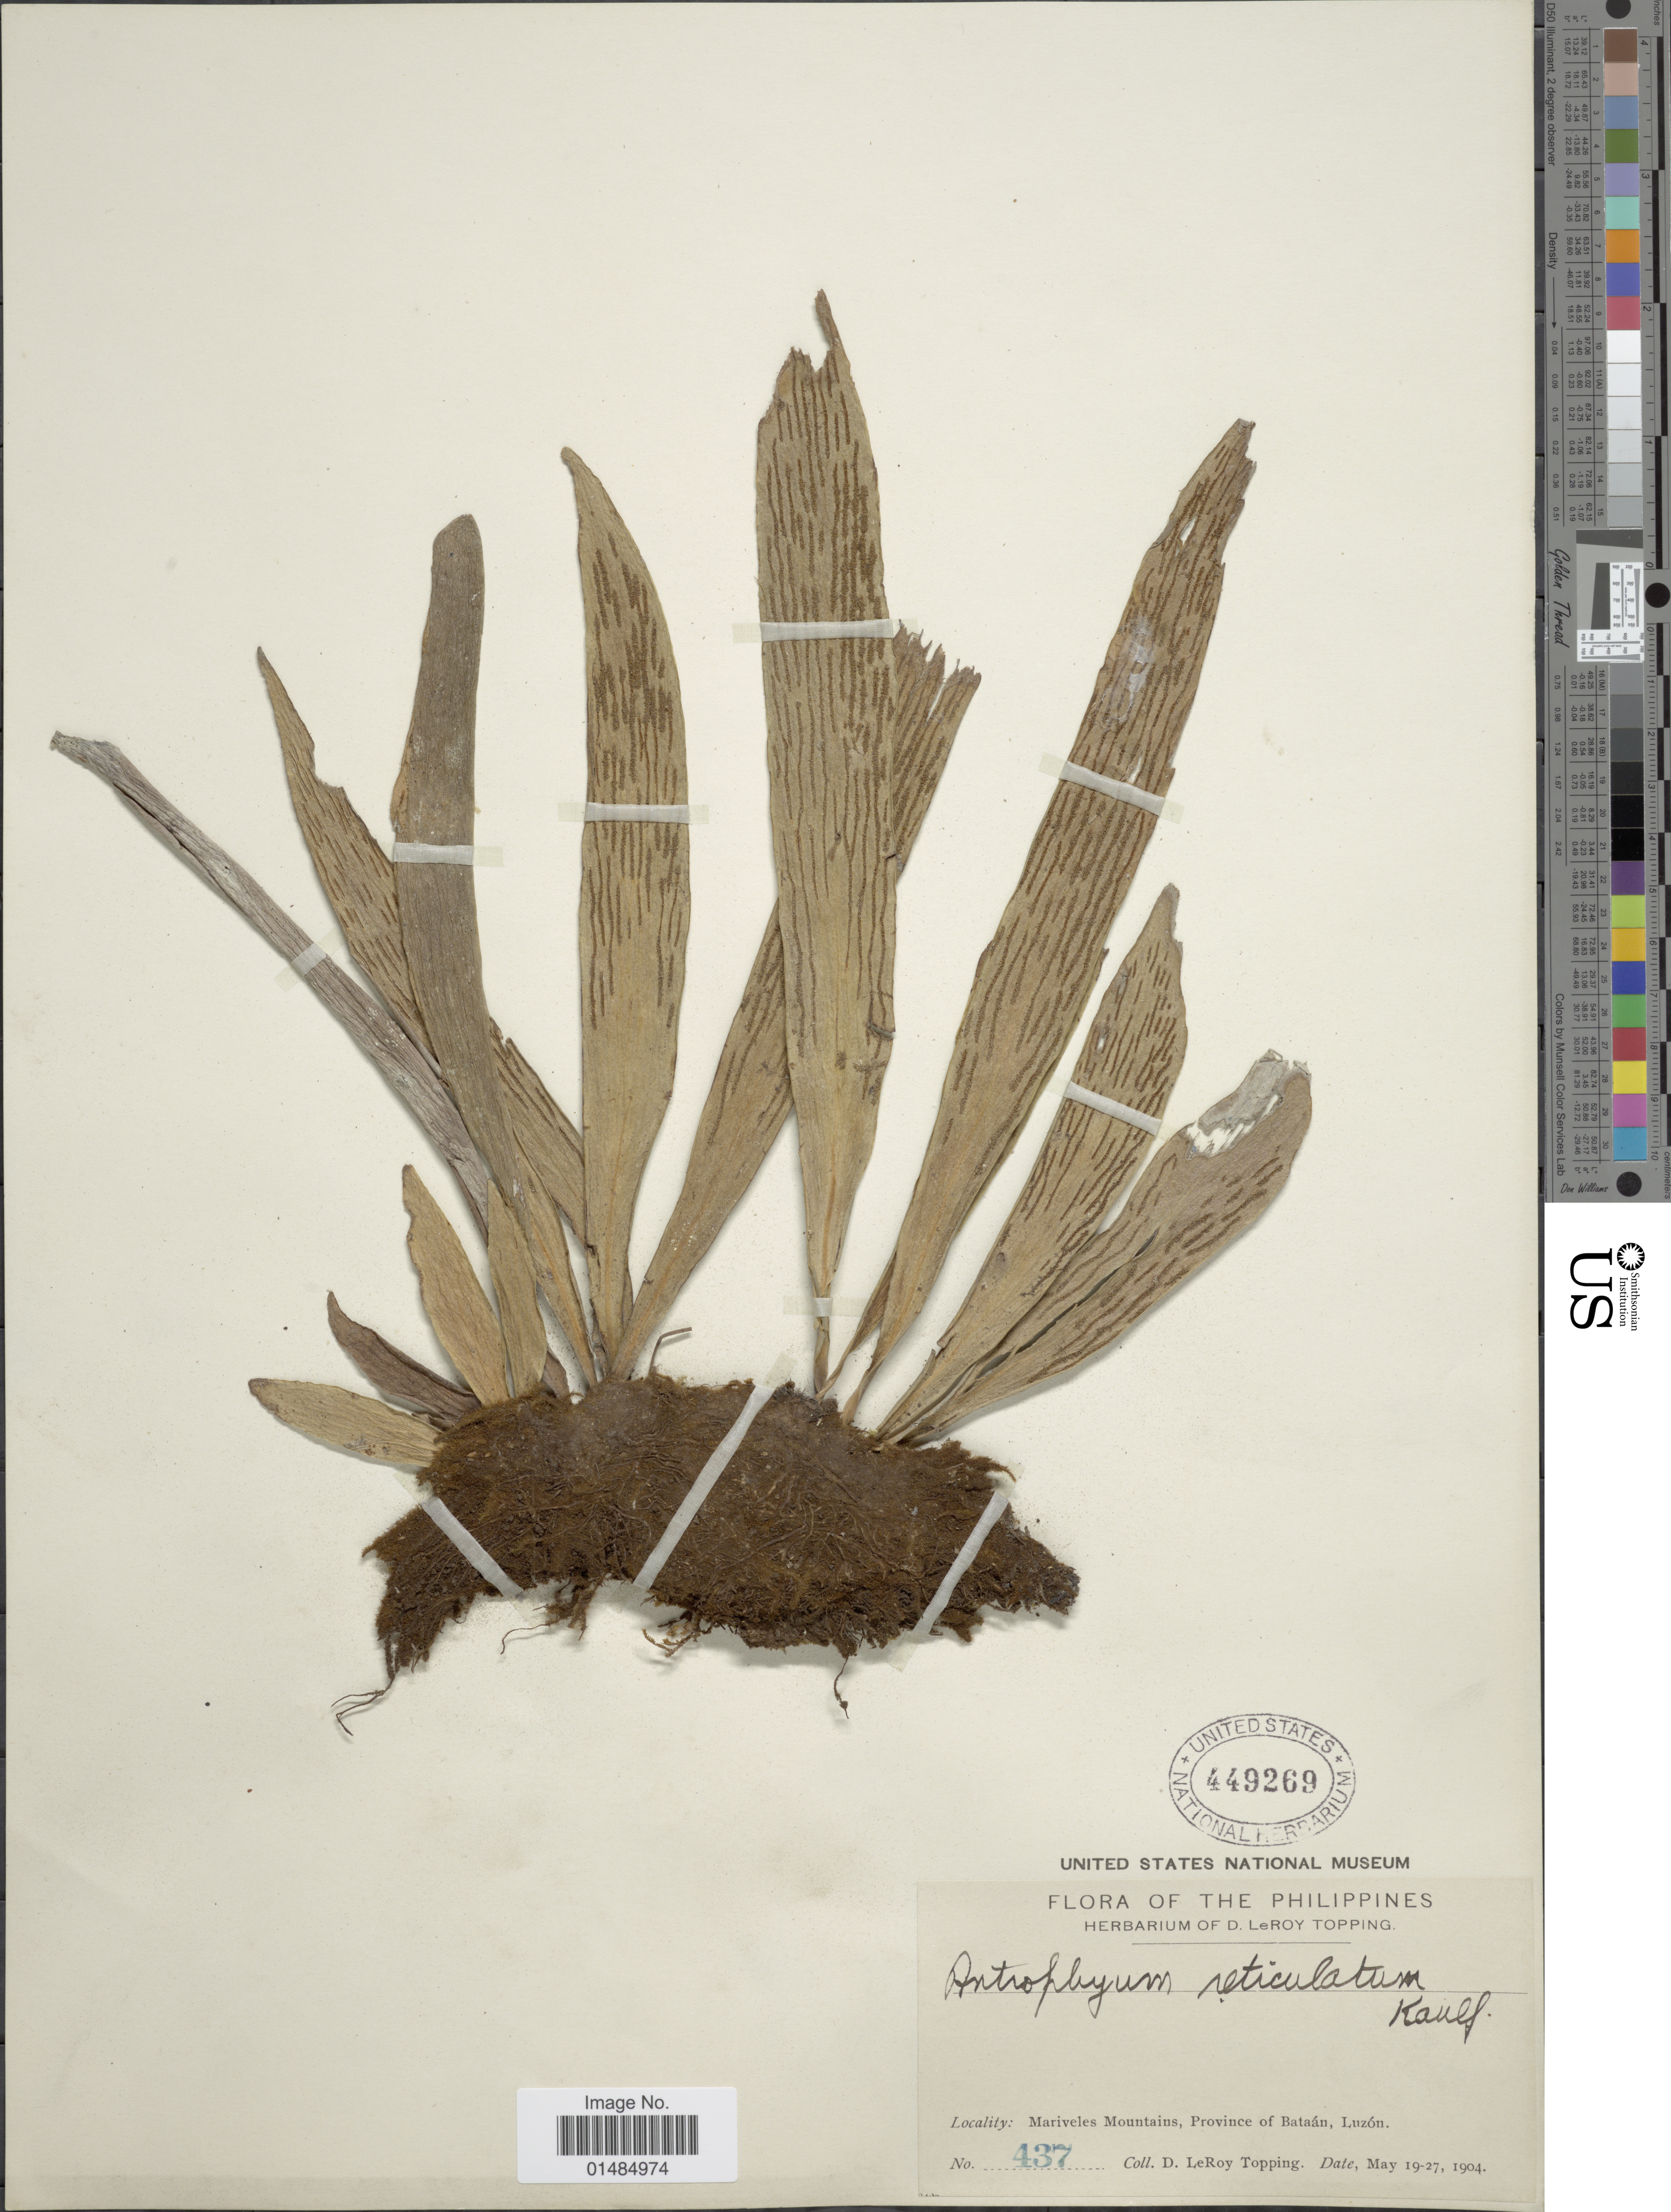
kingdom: Plantae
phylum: Tracheophyta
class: Polypodiopsida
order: Polypodiales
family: Pteridaceae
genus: Antrophyum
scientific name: Antrophyum reticulatum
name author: (G. Forst.) Kaulf.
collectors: D. L. Topping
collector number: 437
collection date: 1904-05-19/1904-05-27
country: Philippines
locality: Mariveles Mountains, Province of Bataán, Luzón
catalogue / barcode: US 449269